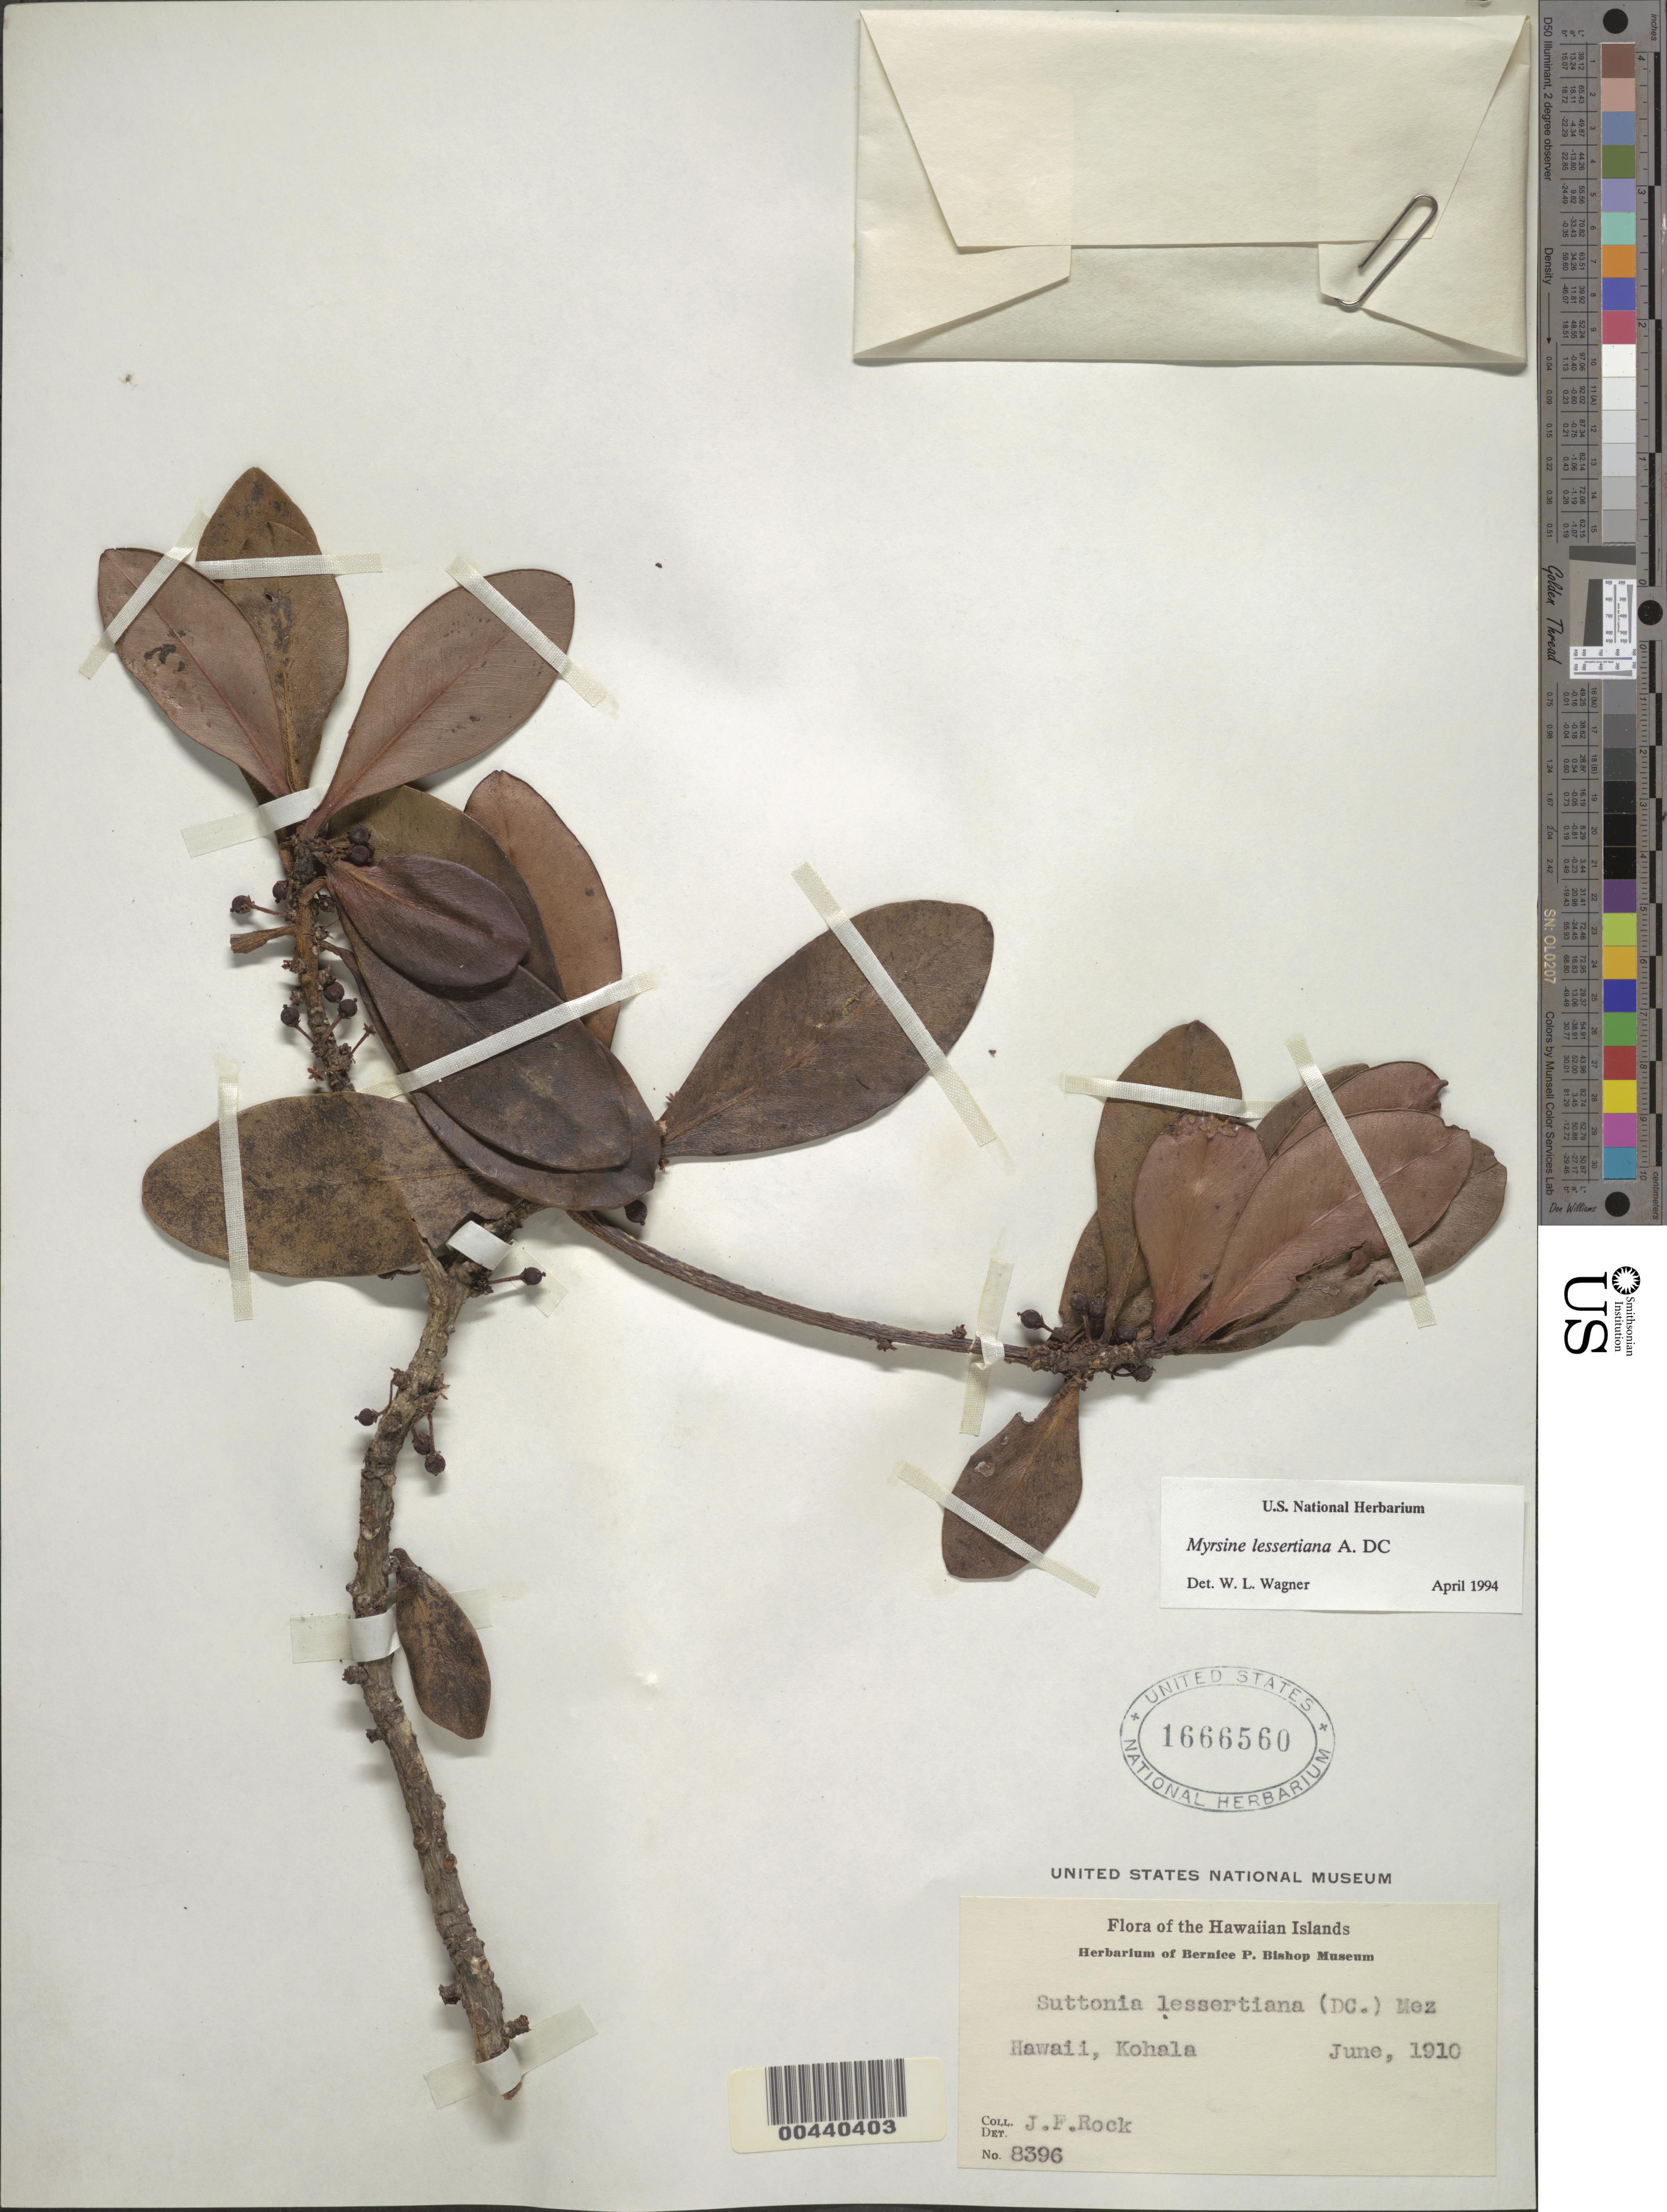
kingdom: Plantae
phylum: Tracheophyta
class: Magnoliopsida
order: Ericales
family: Primulaceae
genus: Myrsine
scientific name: Myrsine lessertiana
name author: A. DC.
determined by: Wagner, W. L., (BOT), Smithsonian Institution - National Museum of Natural History (UNITED STATES)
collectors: J. F. Rock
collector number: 8396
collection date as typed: Jun 1910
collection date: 1910-06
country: United States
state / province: Hawaii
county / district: Hawaii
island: Hawaii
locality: Kohala.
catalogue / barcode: US 1666560